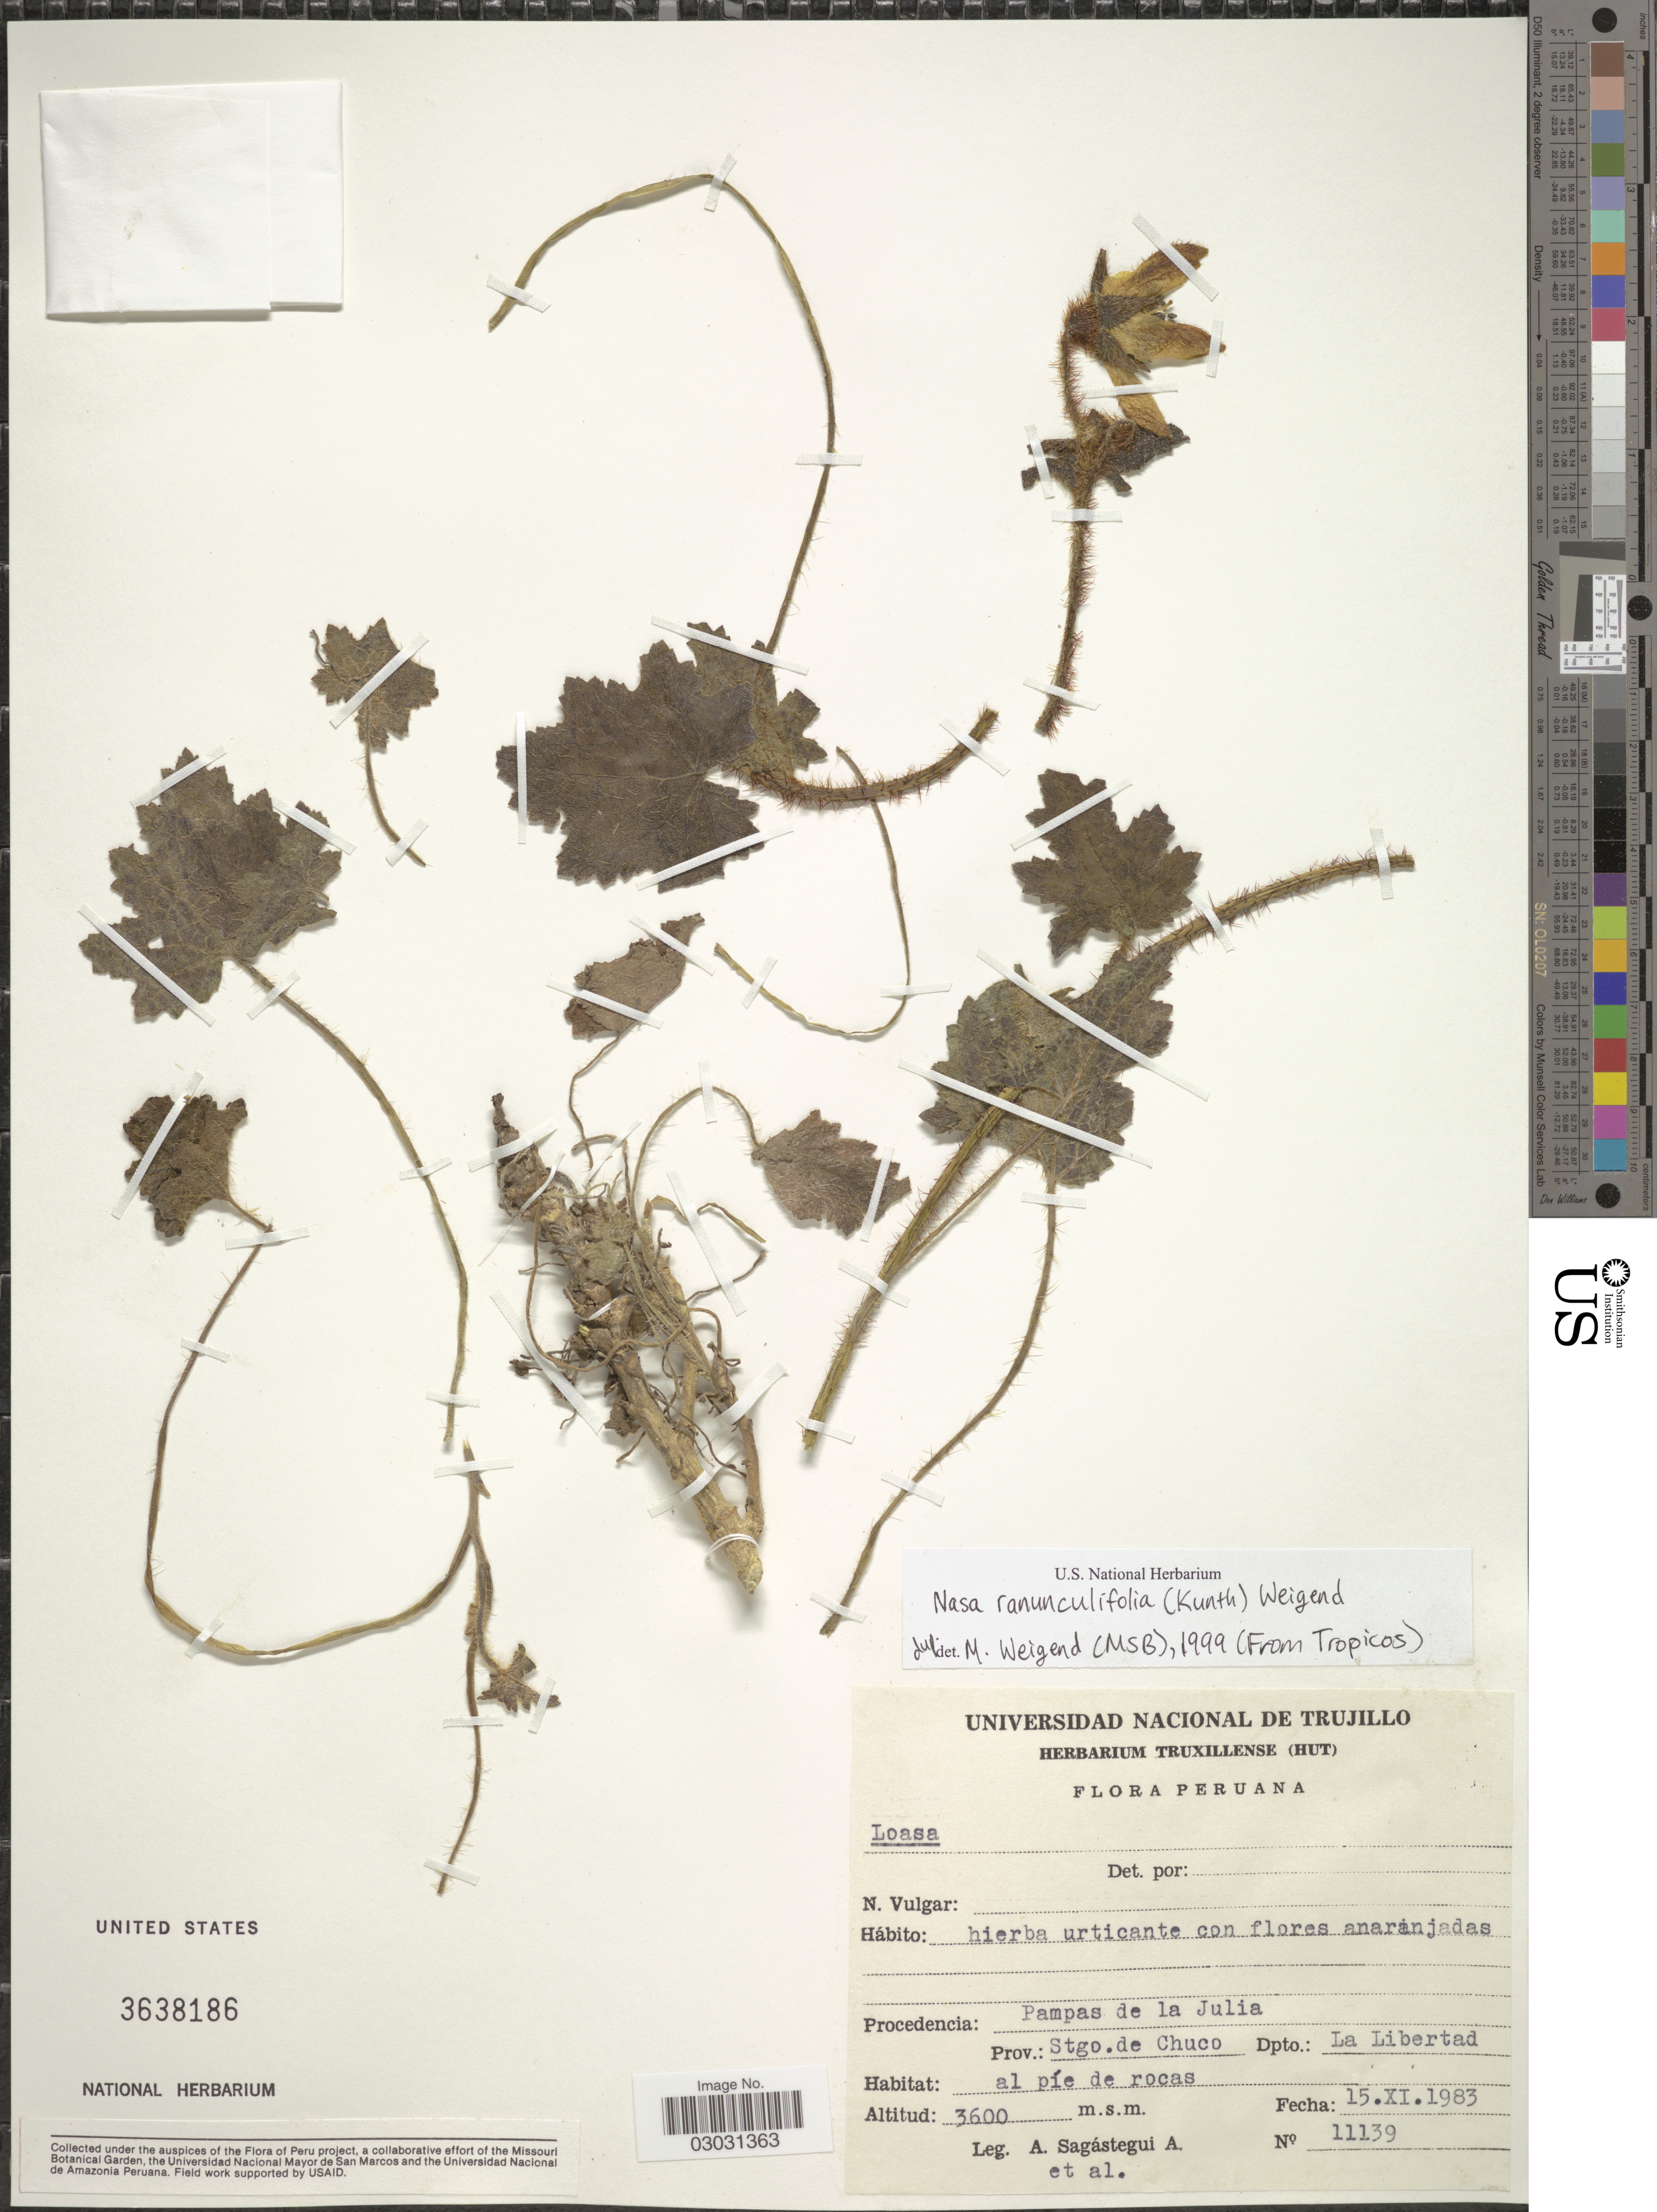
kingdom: Plantae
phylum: Tracheophyta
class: Magnoliopsida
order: Cornales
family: Loasaceae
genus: Nasa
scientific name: Nasa ranunculifolia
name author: (Kunth) Weigend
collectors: A. Sagástegui A. & et al.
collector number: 11139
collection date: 1983-11-15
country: Peru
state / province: La Libertad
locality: Procedencia: Pampas de la Julia. Prov.: Stgo. de Chuco. Dpto.: La Libertad.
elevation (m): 3600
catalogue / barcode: US 3638186